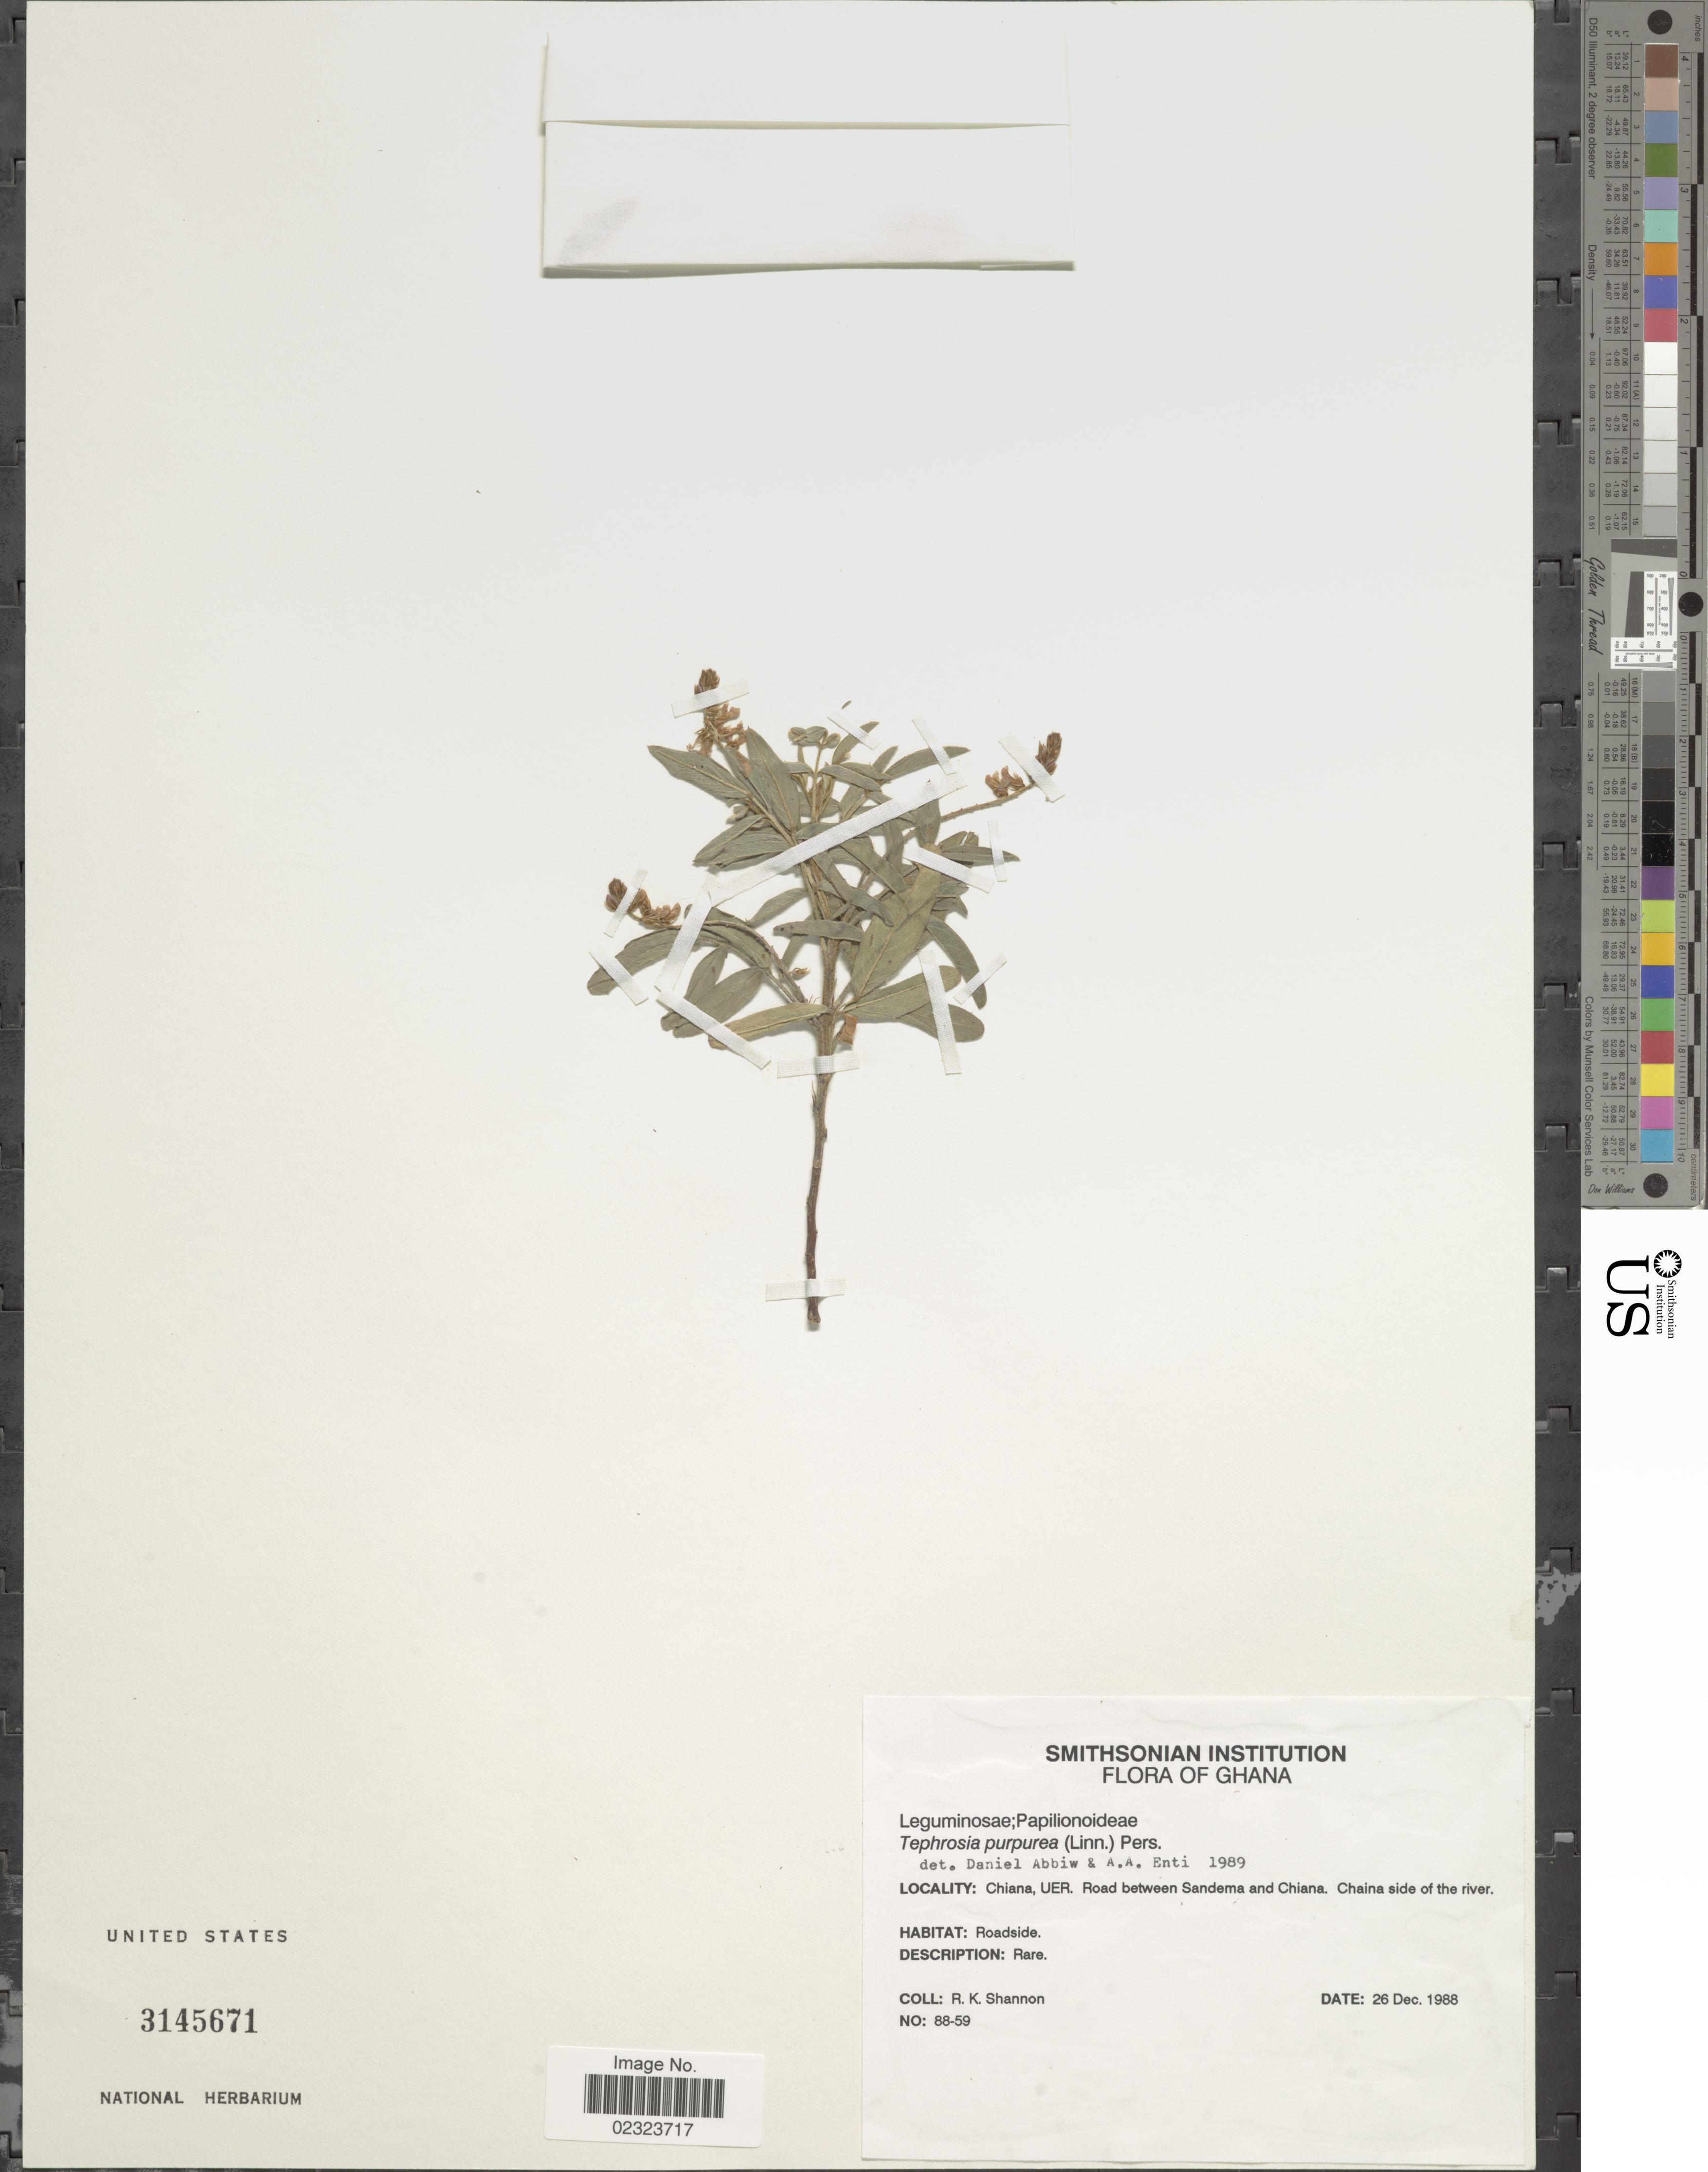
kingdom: Plantae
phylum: Tracheophyta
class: Magnoliopsida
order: Fabales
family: Fabaceae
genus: Tephrosia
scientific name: Tephrosia purpurea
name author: (L.) Pers.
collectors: R. Shannon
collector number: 88-59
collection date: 1988-12-26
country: Ghana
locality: Chiana, UER, Road between Sandema and Chiana, Chaina side of river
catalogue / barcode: US 3145671